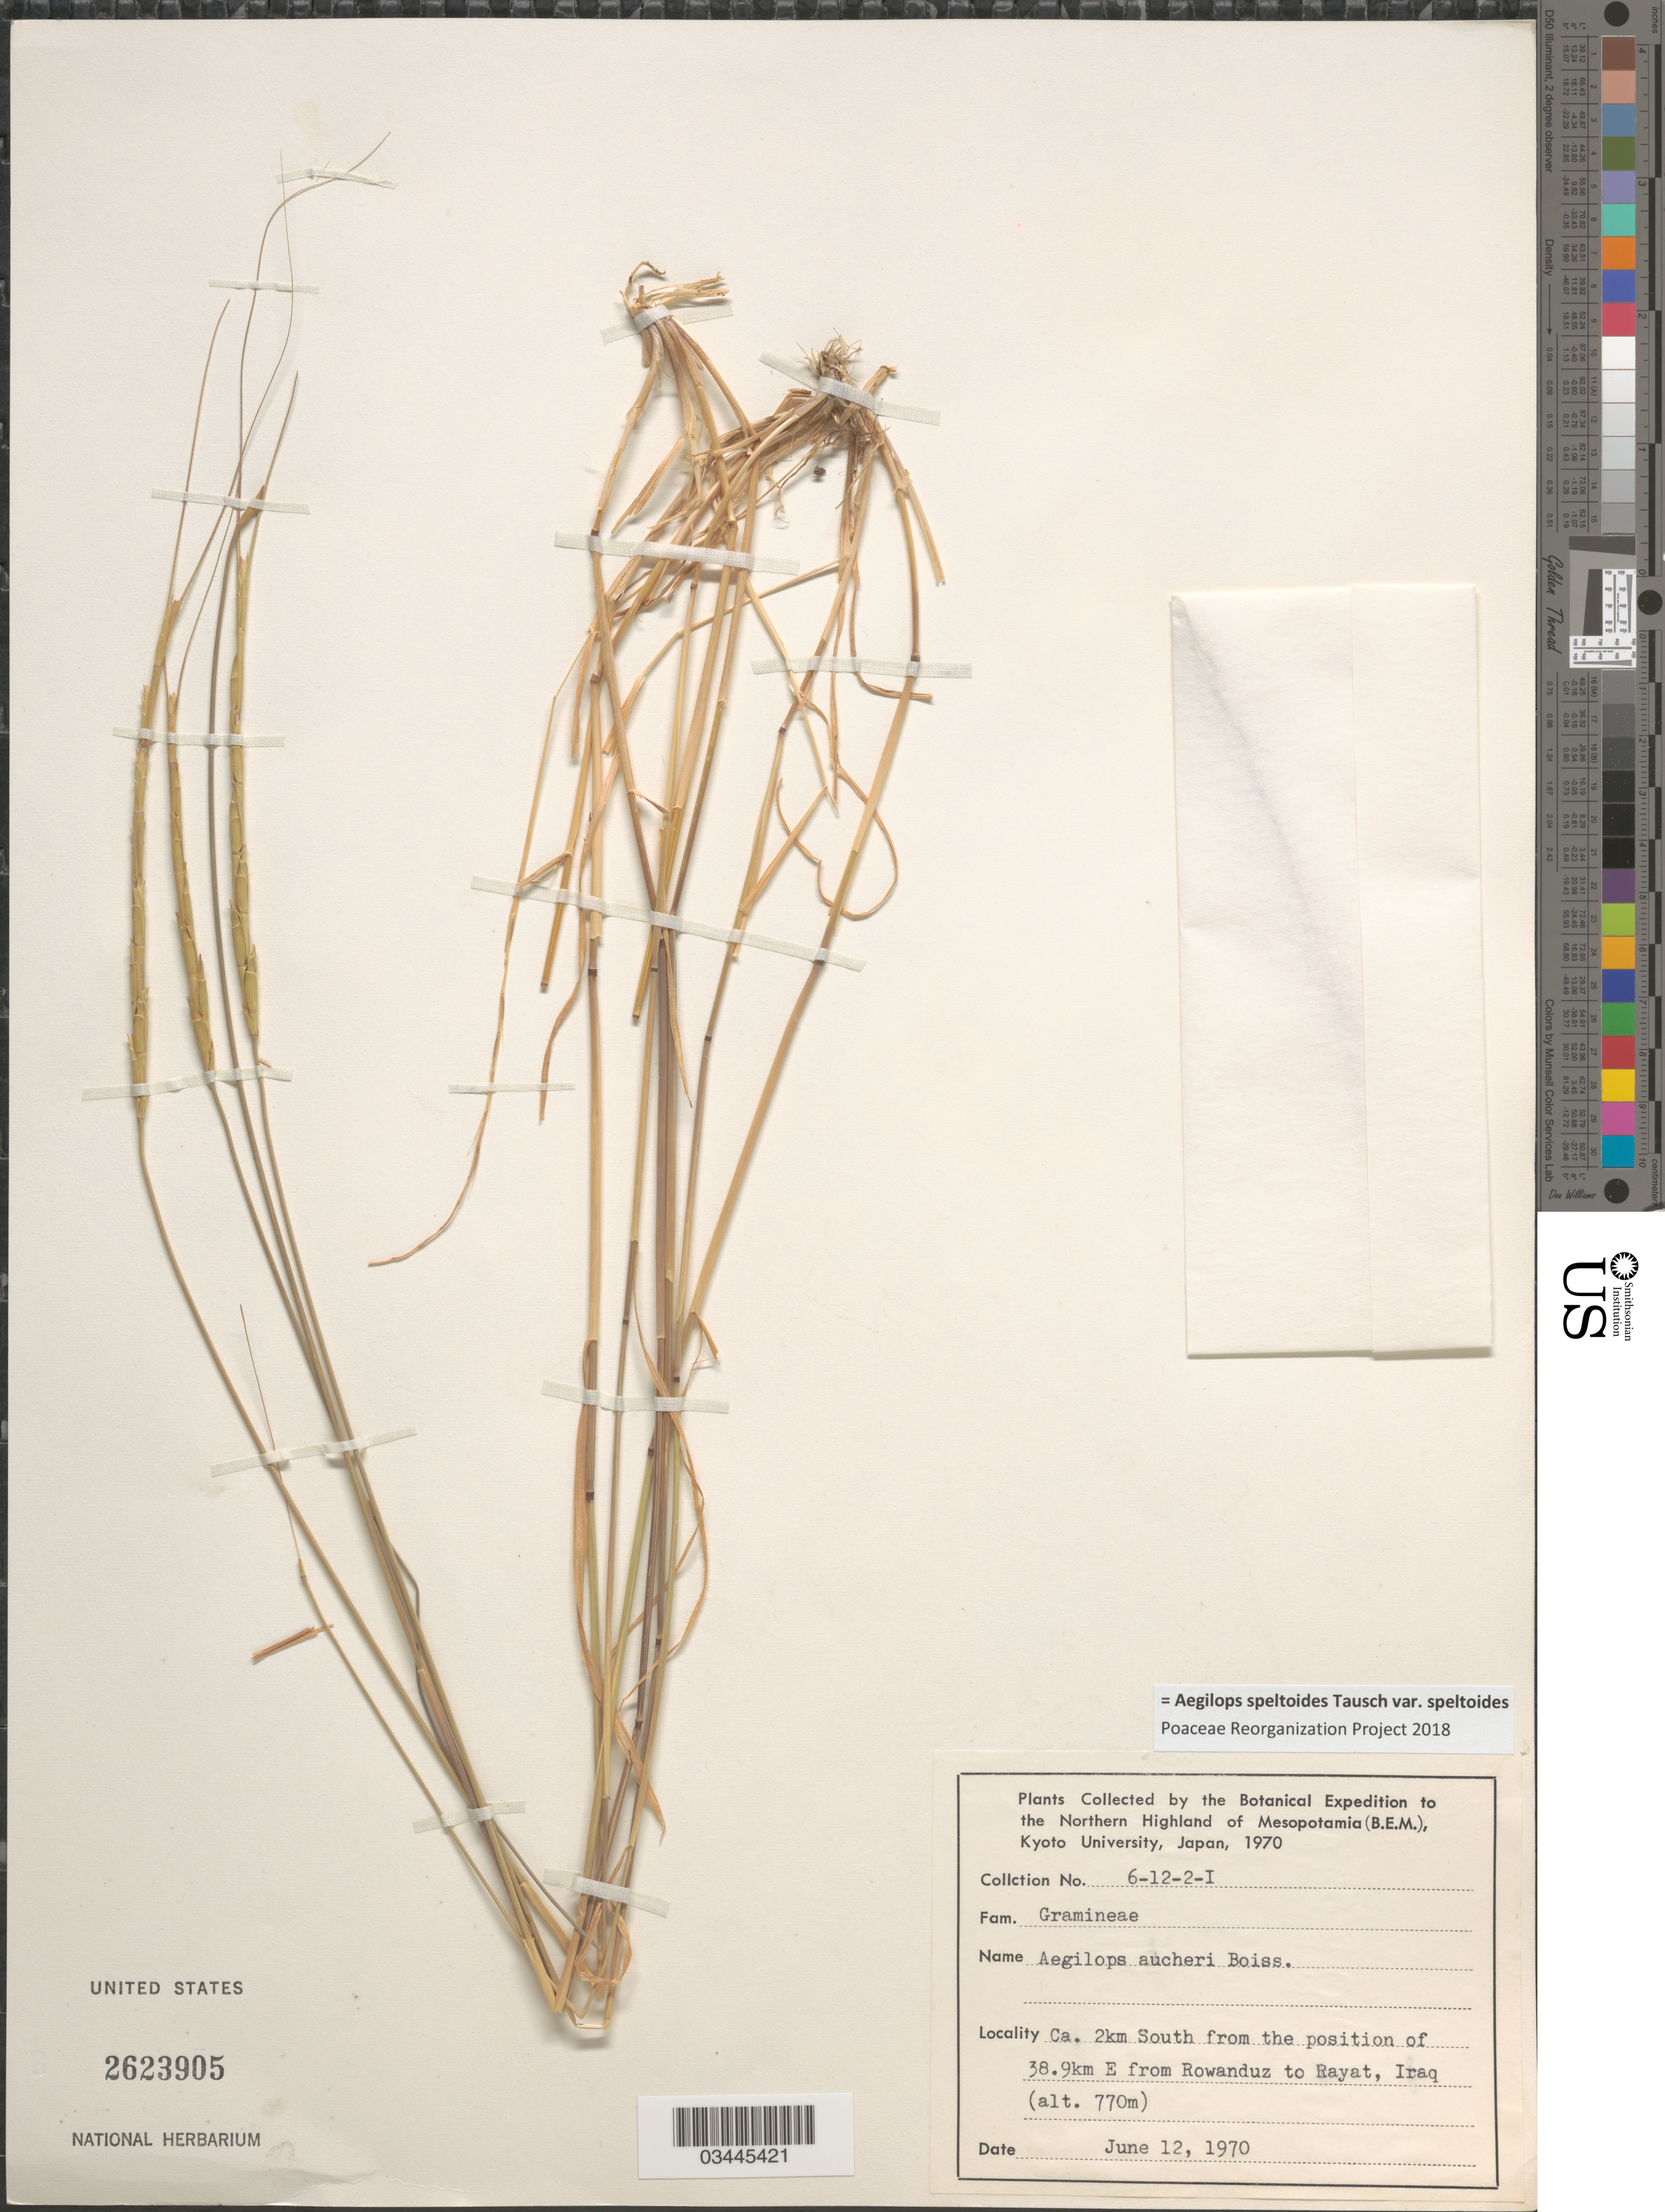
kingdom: Plantae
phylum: Tracheophyta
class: Liliopsida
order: Poales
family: Poaceae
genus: Aegilops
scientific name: Aegilops speltoides var. speltoides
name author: Tausch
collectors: Botanical Expedition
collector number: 6-12-2-I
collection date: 1970-06-12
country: Iraq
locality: To the Northern Highland of Mesopotamia (B.E.M.). Ca. 2km South from the position of 38.9km E from Rowanduz to Rayat.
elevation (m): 770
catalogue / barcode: US 2623905